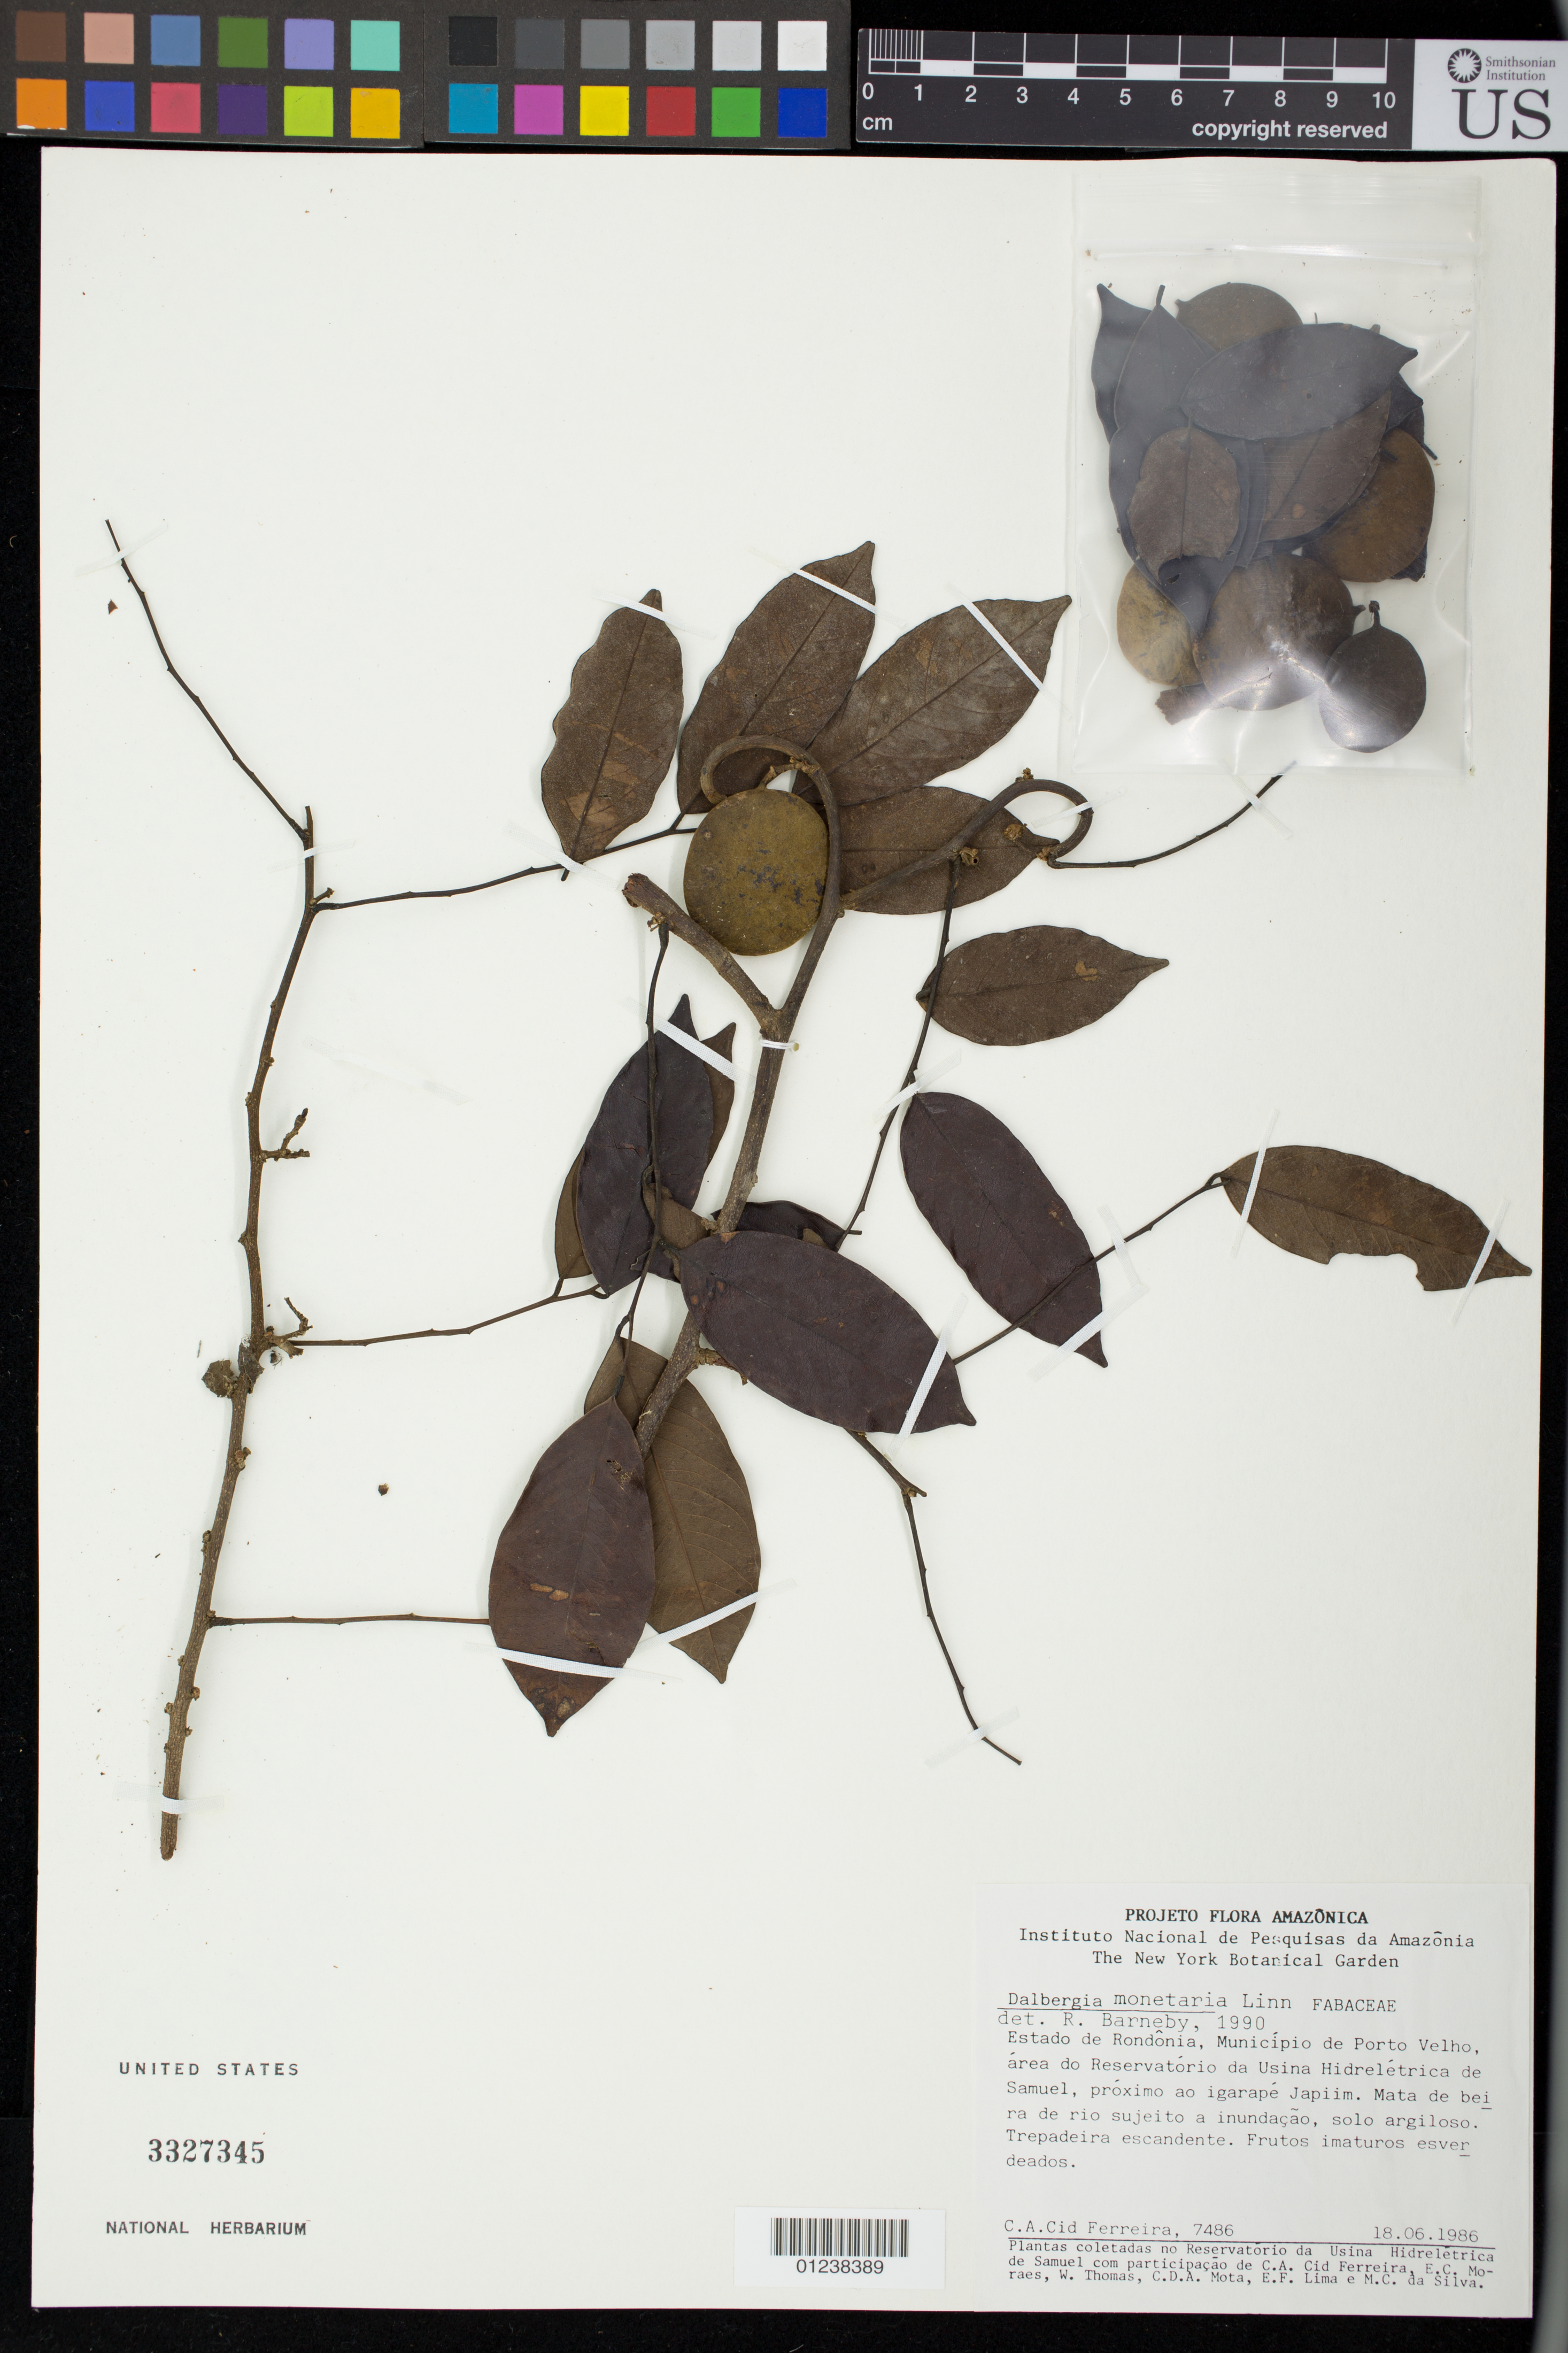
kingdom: Plantae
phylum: Tracheophyta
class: Magnoliopsida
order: Fabales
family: Fabaceae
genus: Dalbergia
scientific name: Dalbergia monetaria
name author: L. f.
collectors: C. A. Cid Ferreira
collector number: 7486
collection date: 1986-06-18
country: Brazil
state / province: Rondônia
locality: Municipio de Porto Velho, area do Reservatorio da Usina Hidreletrica de Samuel, proximo ao igarape Japiim.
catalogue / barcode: US 3327345